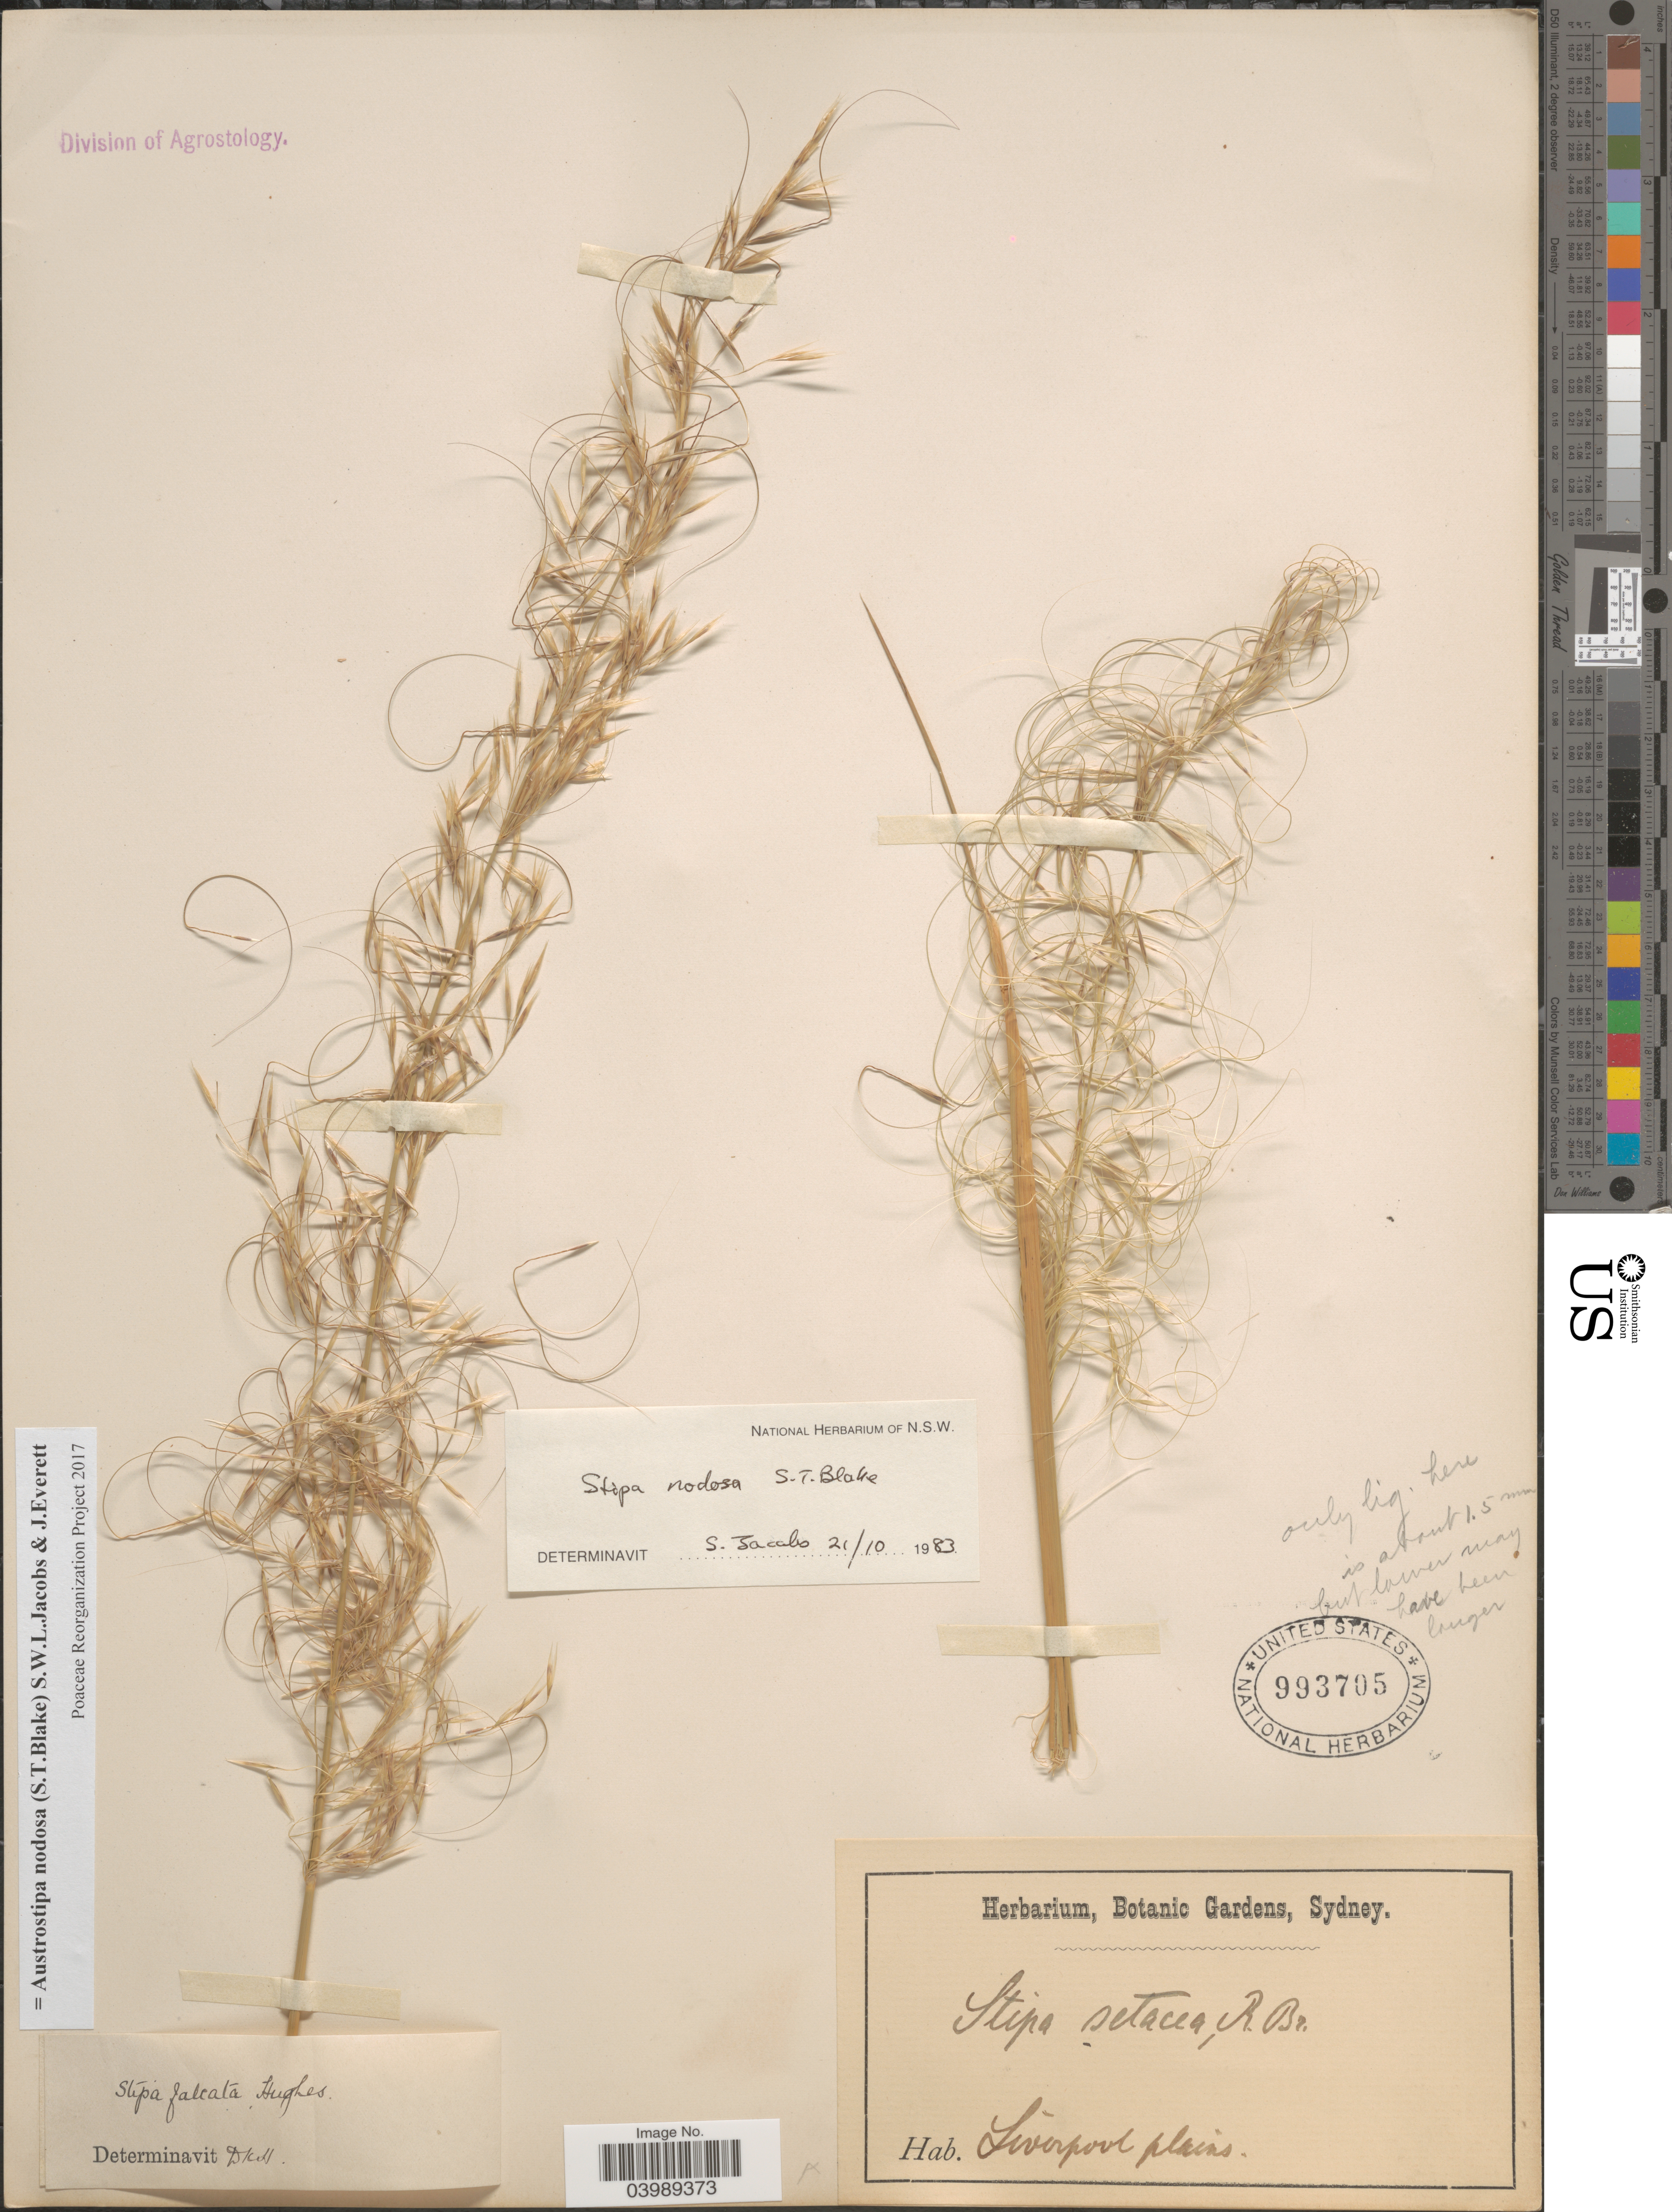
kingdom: Plantae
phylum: Tracheophyta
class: Liliopsida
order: Poales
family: Poaceae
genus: Austrostipa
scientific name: Austrostipa nodosa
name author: (S.T. Blake) S.W.L. Jacobs & J. Everett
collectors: ex Herb. Bot. Gard. Sydney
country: Australia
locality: Liverpool plains.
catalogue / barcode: US 993705